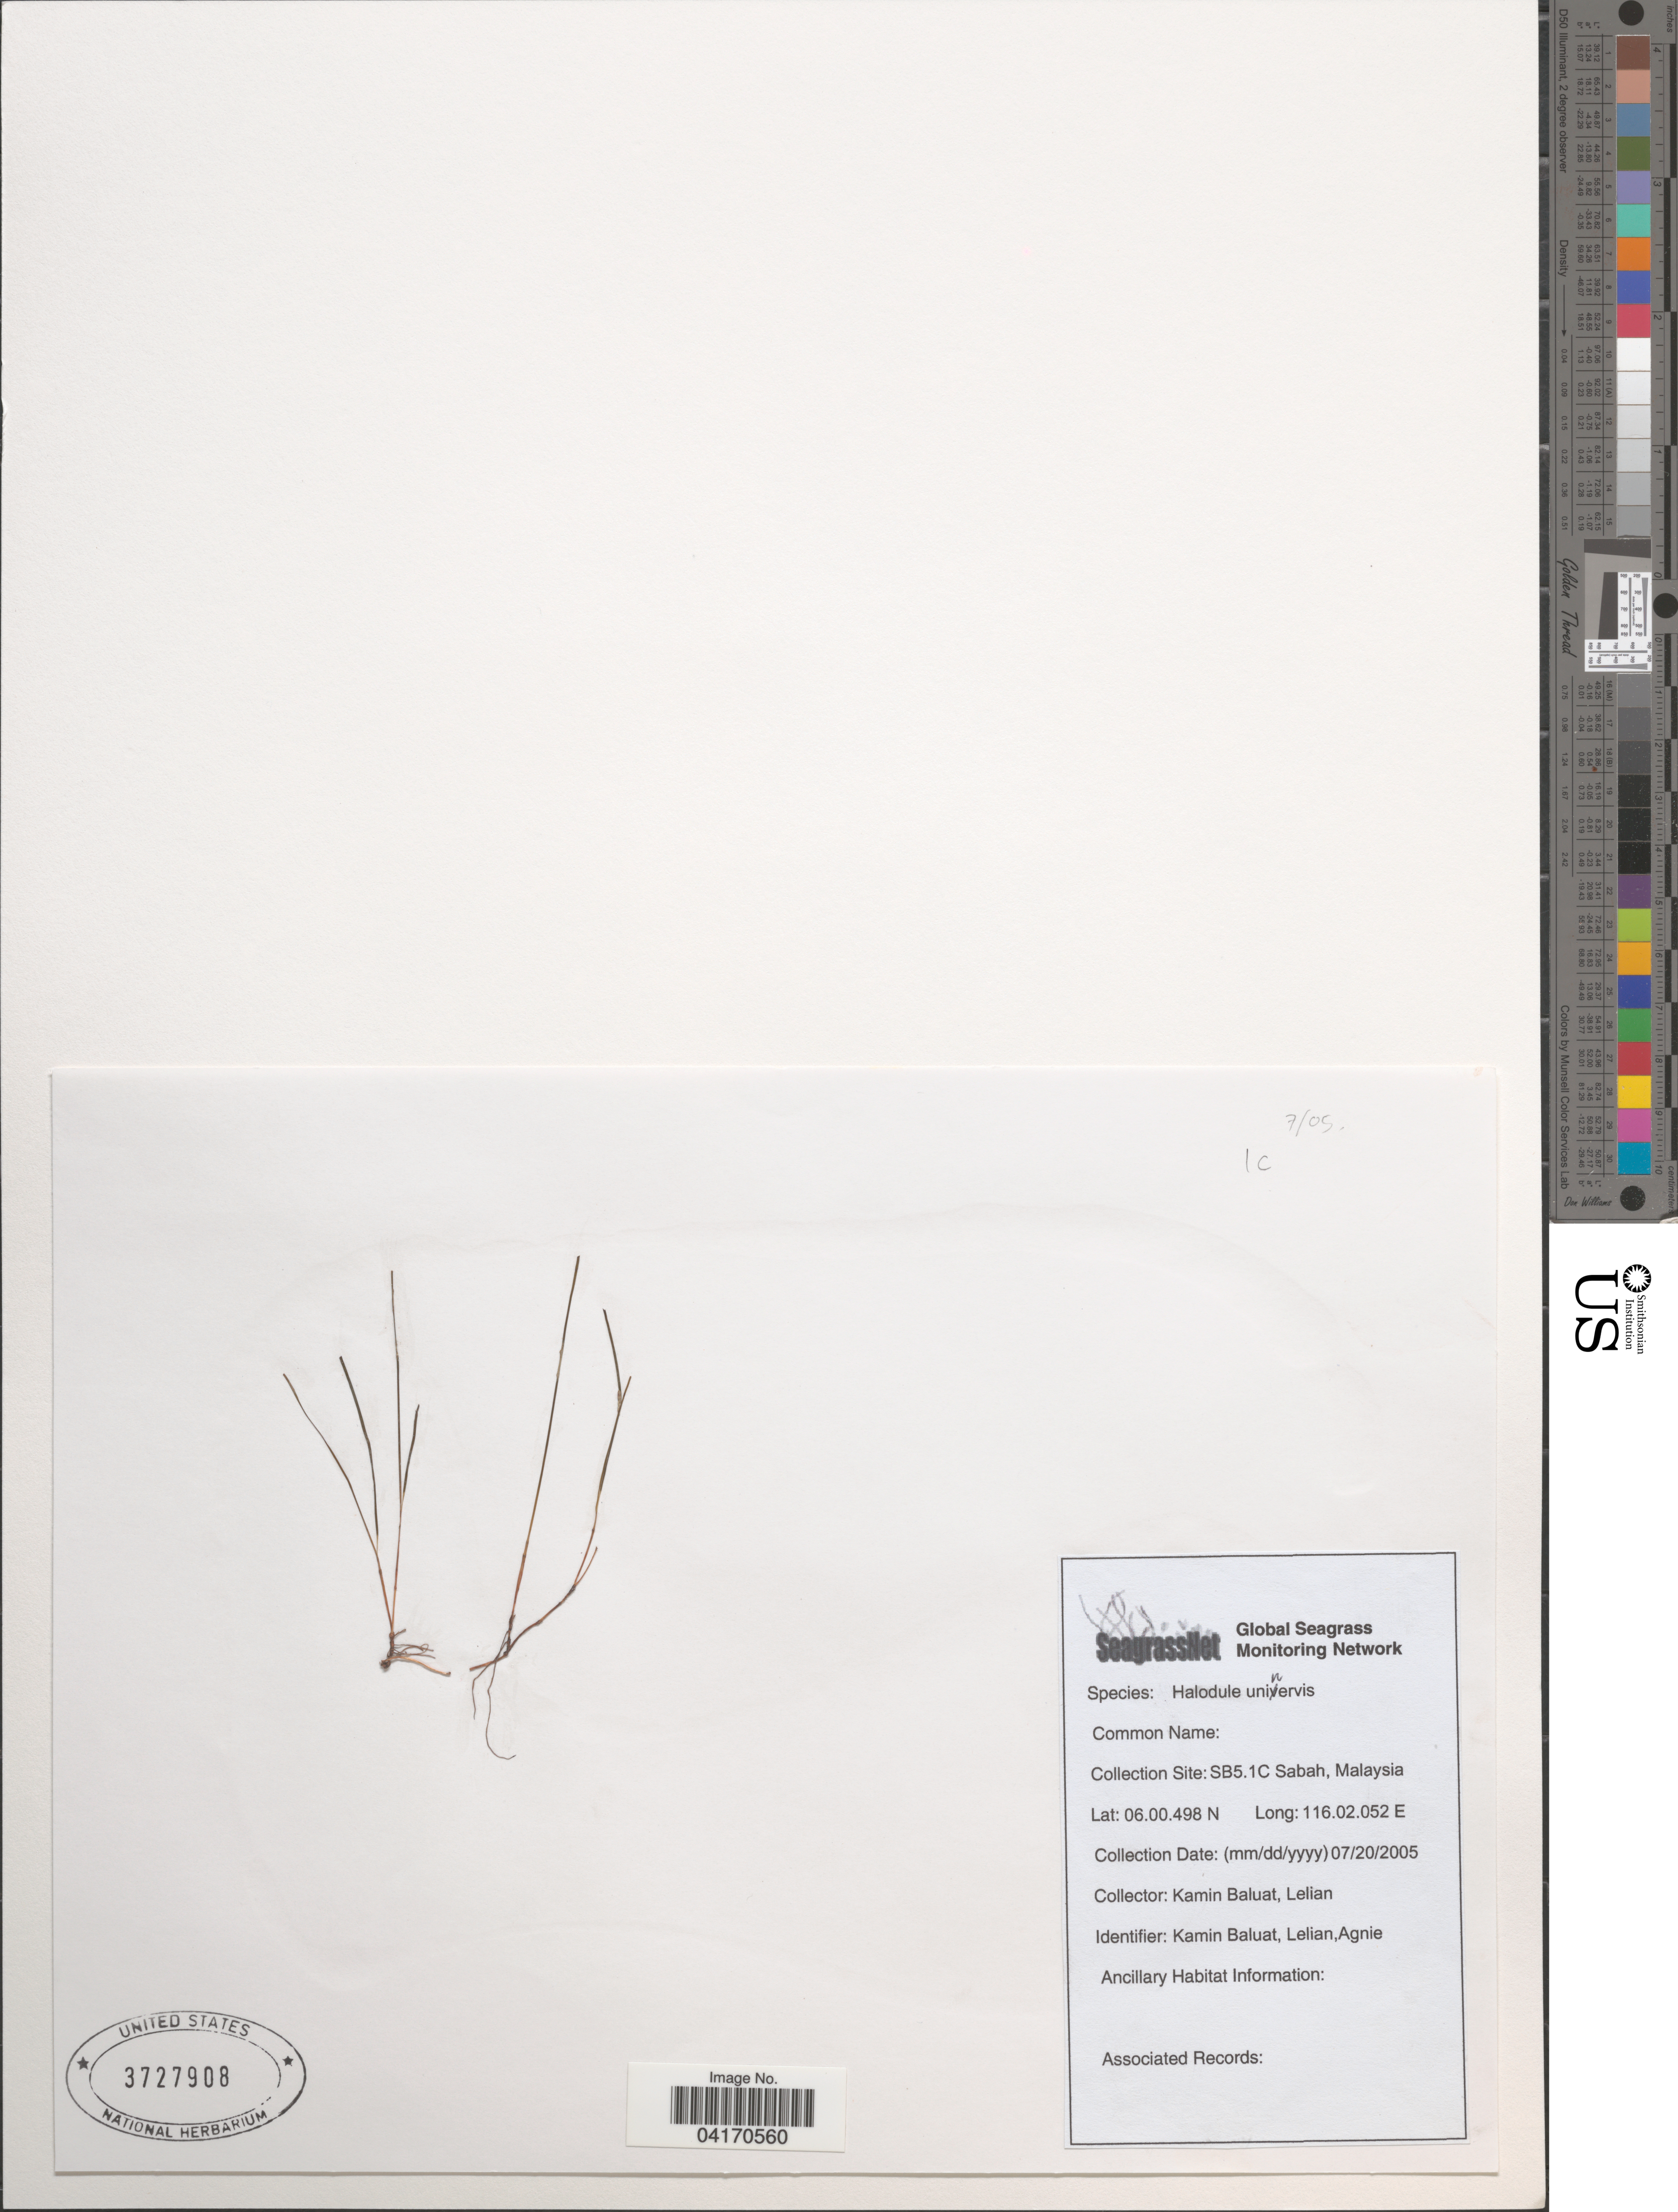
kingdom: Plantae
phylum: Tracheophyta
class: Liliopsida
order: Alismatales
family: Cymodoceaceae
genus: Halodule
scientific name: Halodule uninervis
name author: (Forssk.) Asch.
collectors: K. Baluat & Lelian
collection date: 2005-07-20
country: Malaysia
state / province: Sabah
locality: Collection Site: SB5.1C.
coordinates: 06.00.498, 116.02.052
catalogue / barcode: US 3727908